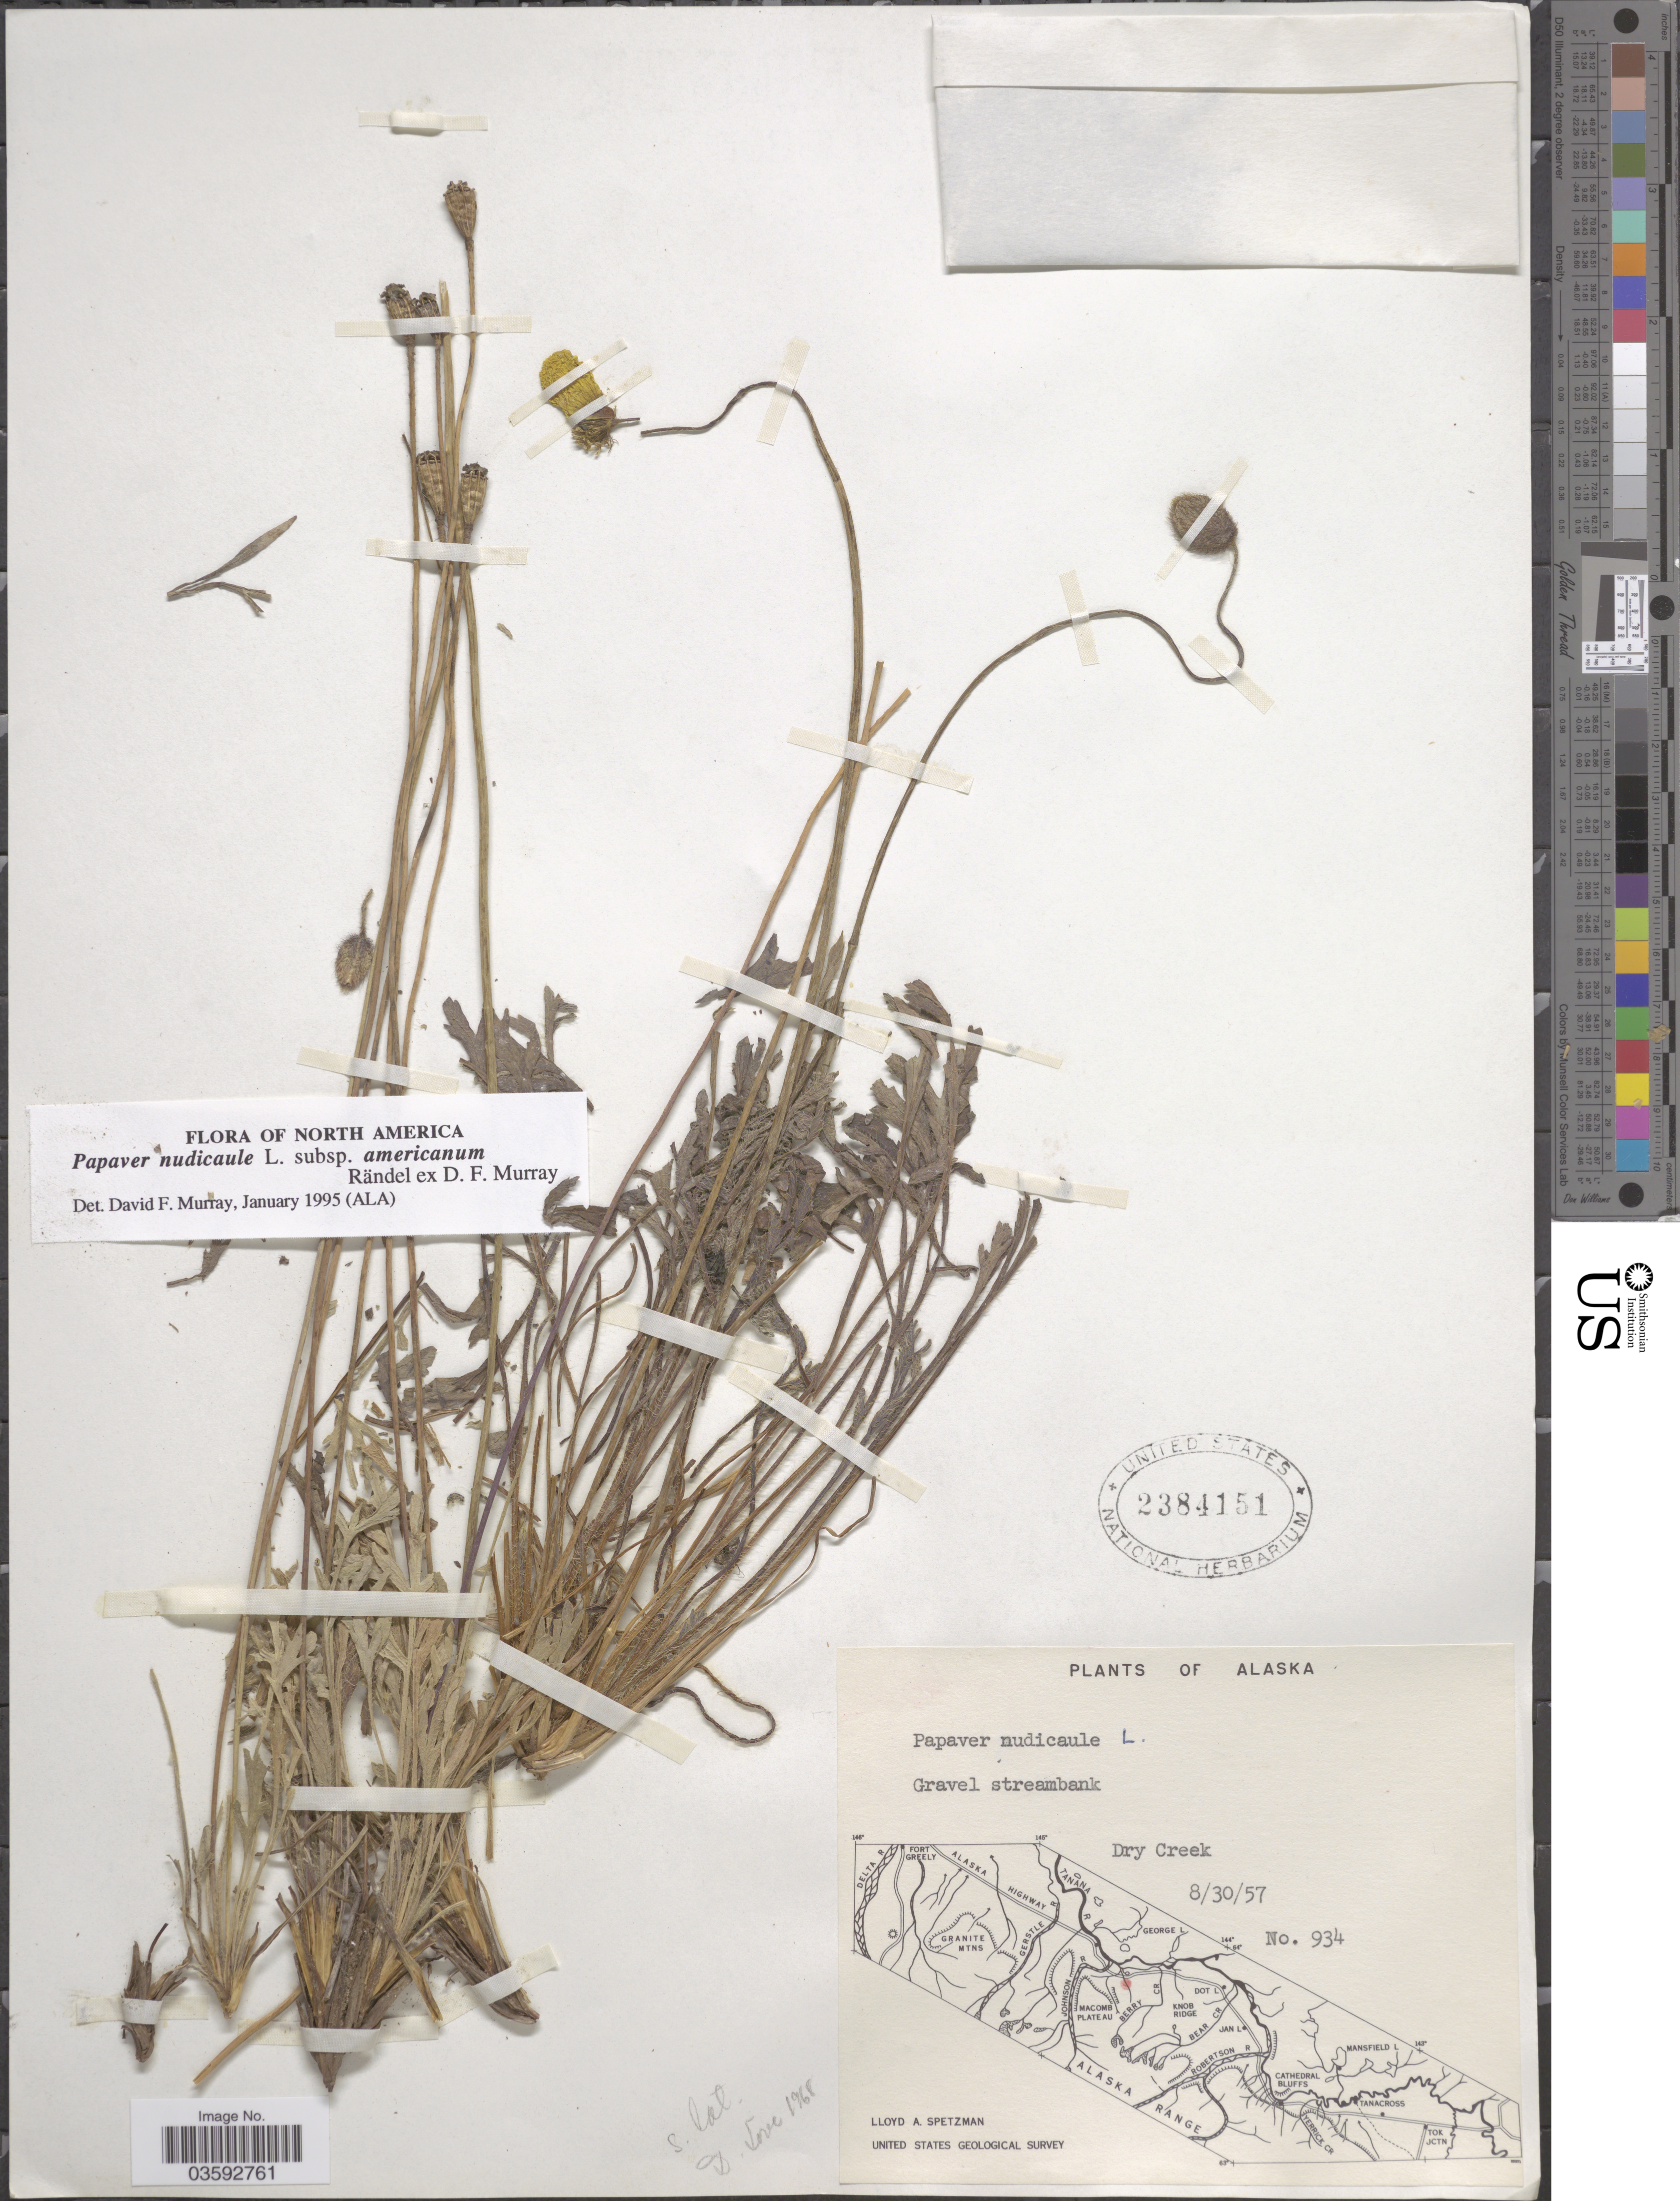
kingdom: Plantae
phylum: Tracheophyta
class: Magnoliopsida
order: Ranunculales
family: Papaveraceae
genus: Papaver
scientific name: Papaver nudicaule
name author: L.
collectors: L. Spetzman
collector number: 934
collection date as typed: Transcribed d/m/y: 30/8/57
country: United States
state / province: Alaska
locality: Gravel streambank. Dry creek.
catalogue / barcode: US 2384151